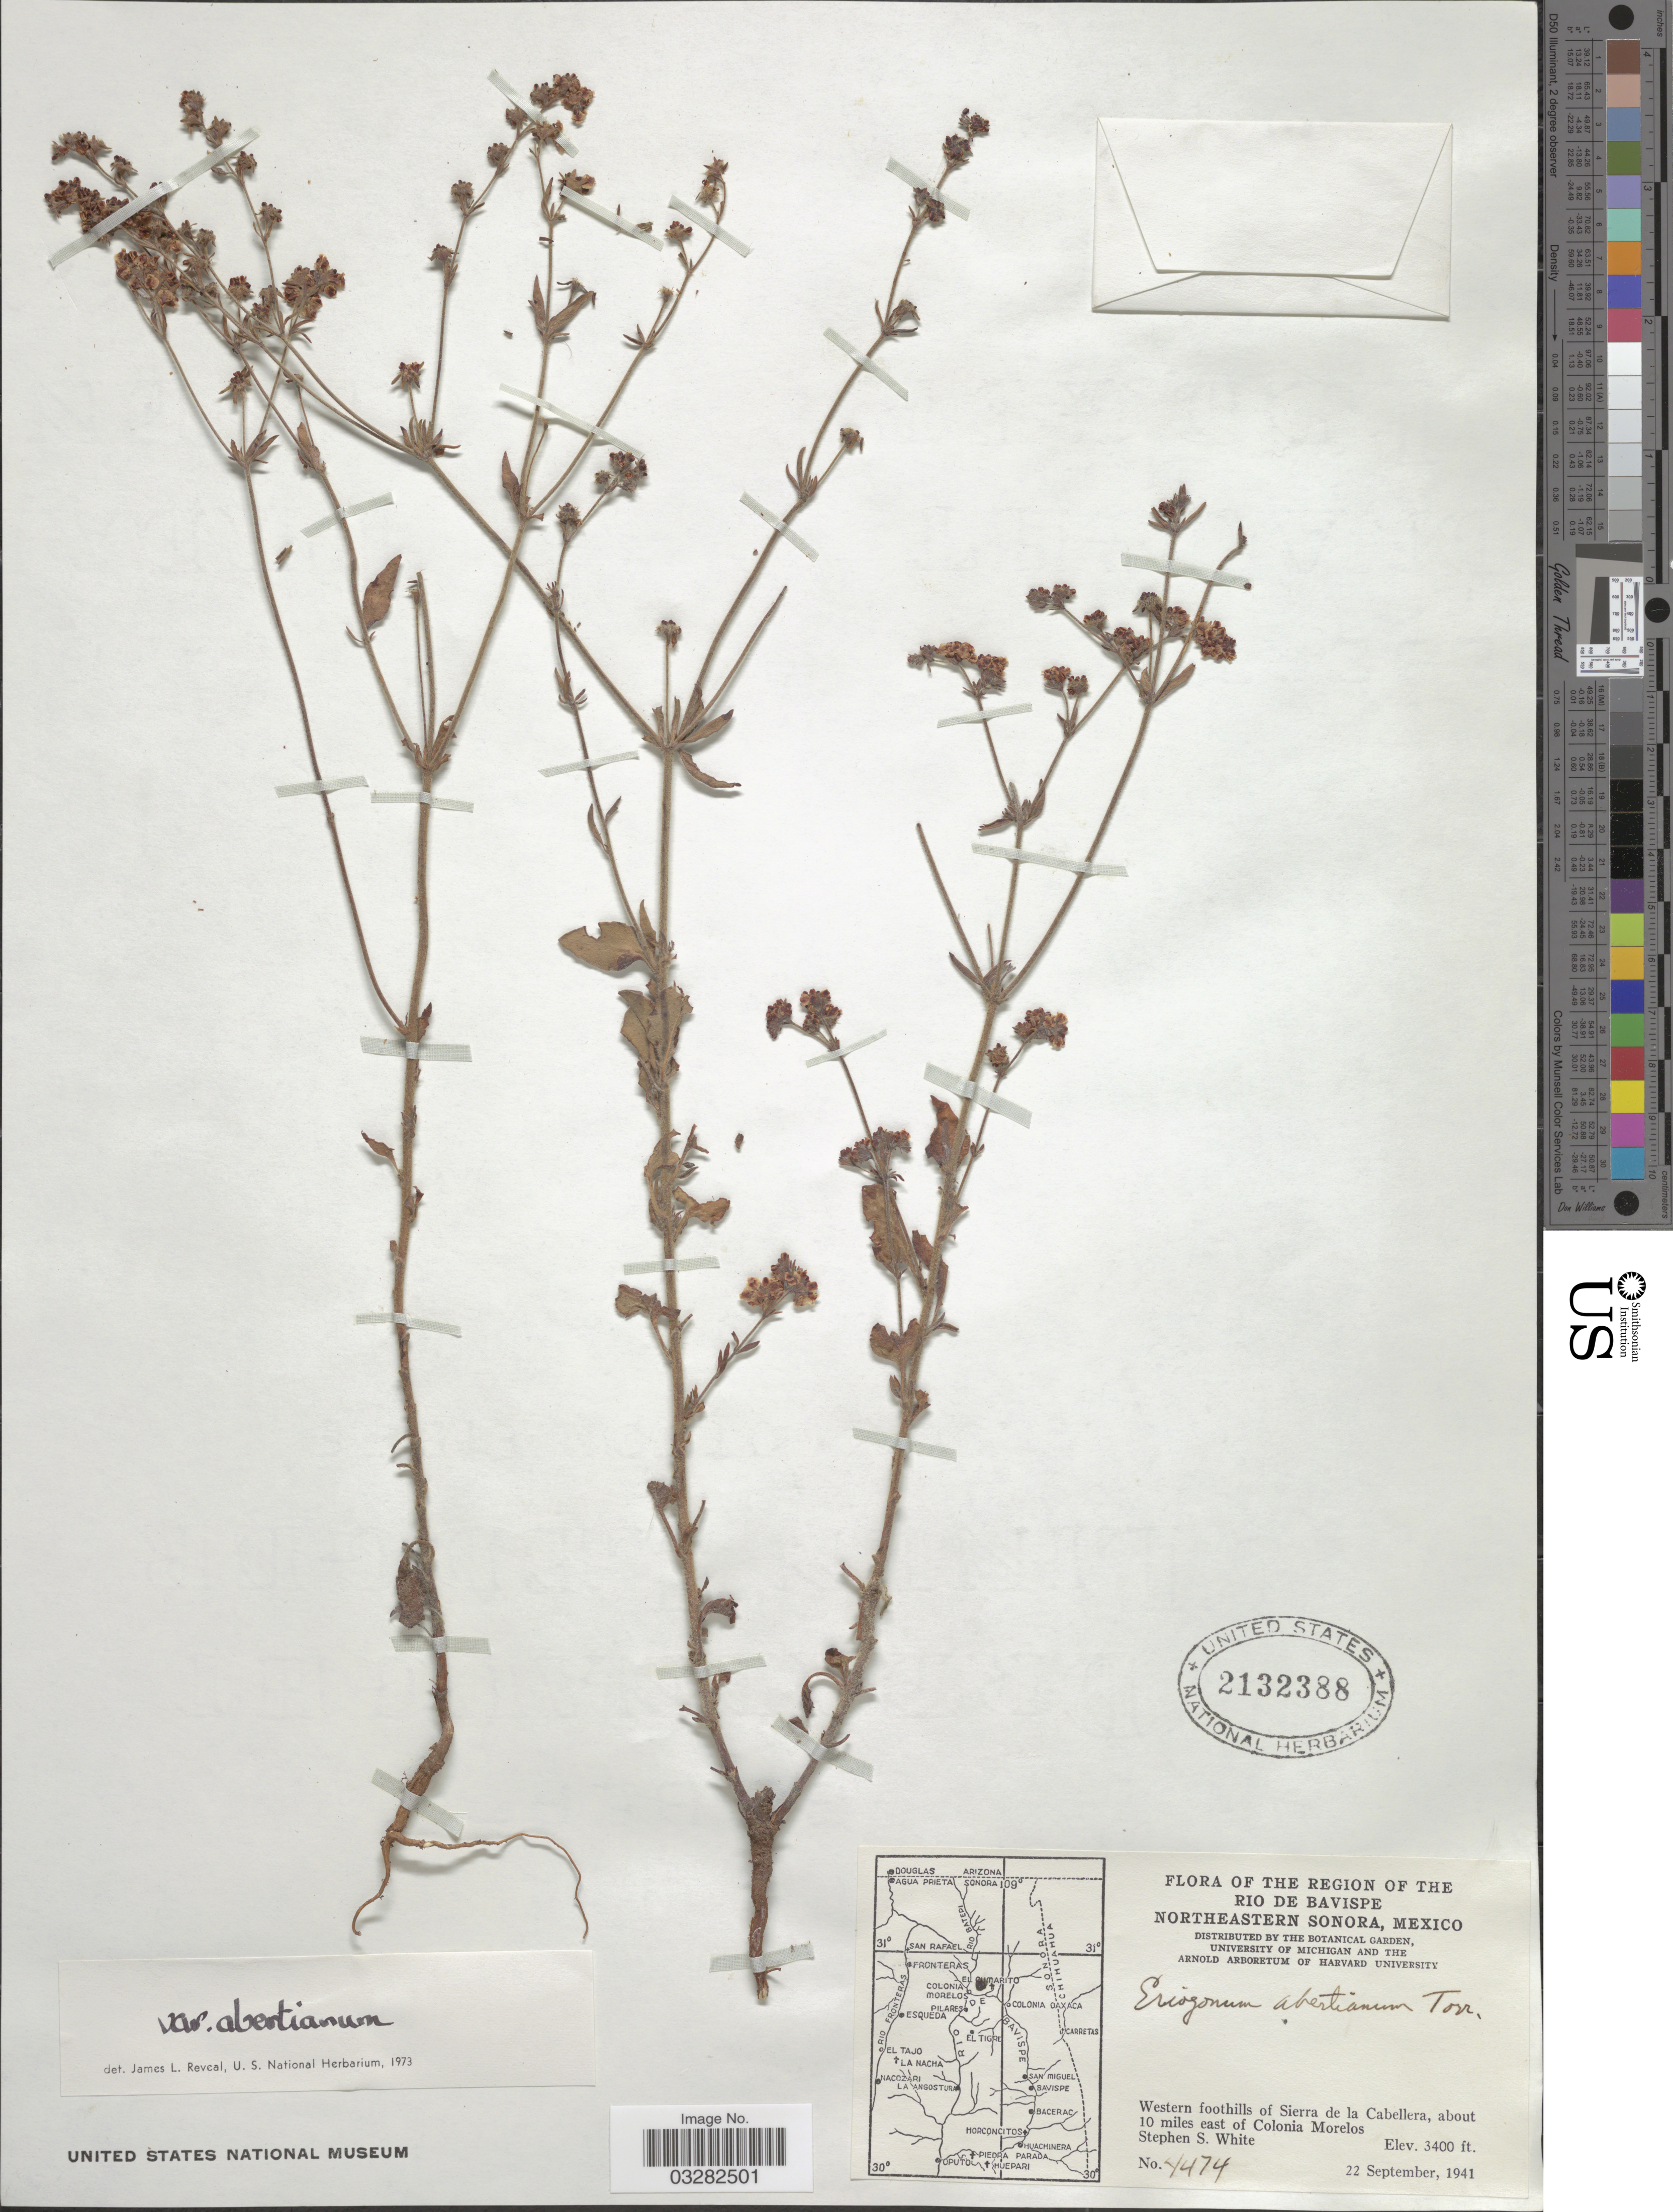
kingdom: Plantae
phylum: Tracheophyta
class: Magnoliopsida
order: Caryophyllales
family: Polygonaceae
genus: Eriogonum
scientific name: Eriogonum abertianum var. abertianum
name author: Torr.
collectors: S. S. White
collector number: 4474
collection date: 1941-09-22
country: Mexico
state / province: Sonora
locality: The region of the Rio de Bavispe, Northeastern Sonora. Western foothills of Sierra de la Cabellera, about 10 miles east of Colonia Morelos.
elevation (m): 1036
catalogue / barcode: US 2132388